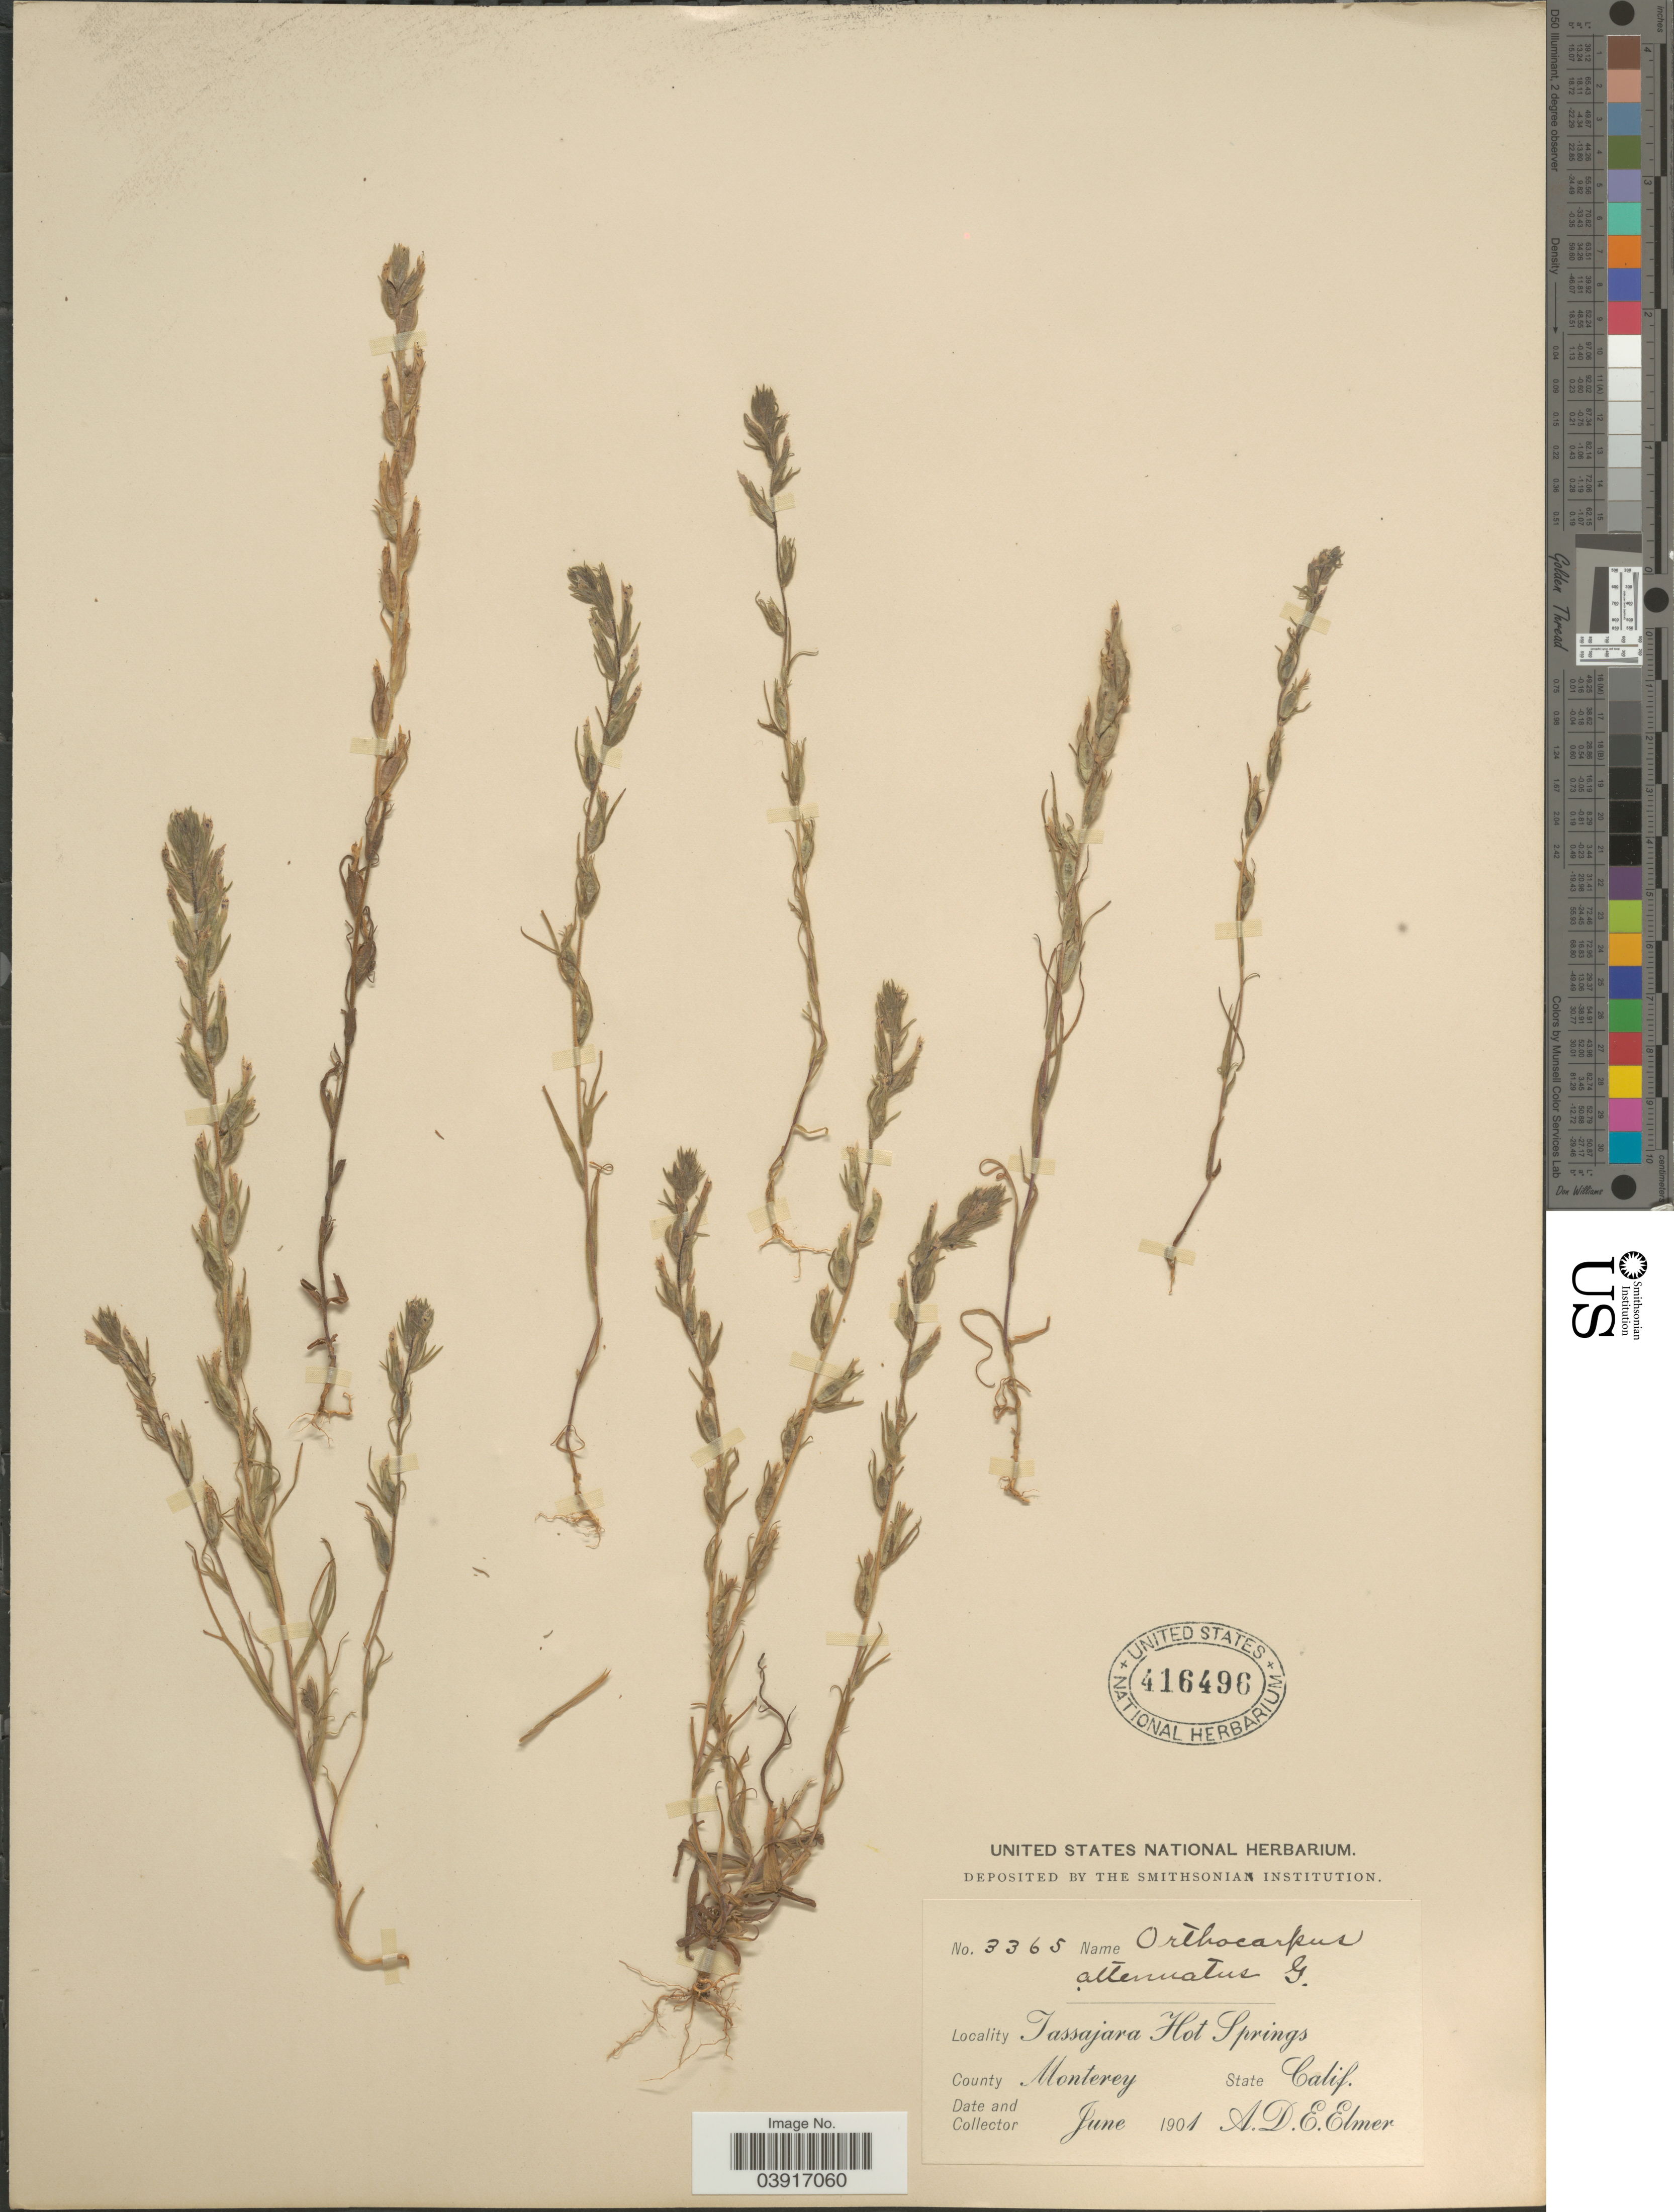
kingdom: Plantae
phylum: Tracheophyta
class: Magnoliopsida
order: Lamiales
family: Orobanchaceae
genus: Orthocarpus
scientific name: Orthocarpus attenuatus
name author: A. Gray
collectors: A. D. E. Elmer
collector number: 3365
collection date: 1901-06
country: United States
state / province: California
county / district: Monterey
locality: Tassajara Hot Springs. County Monterey.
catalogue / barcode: US 416496